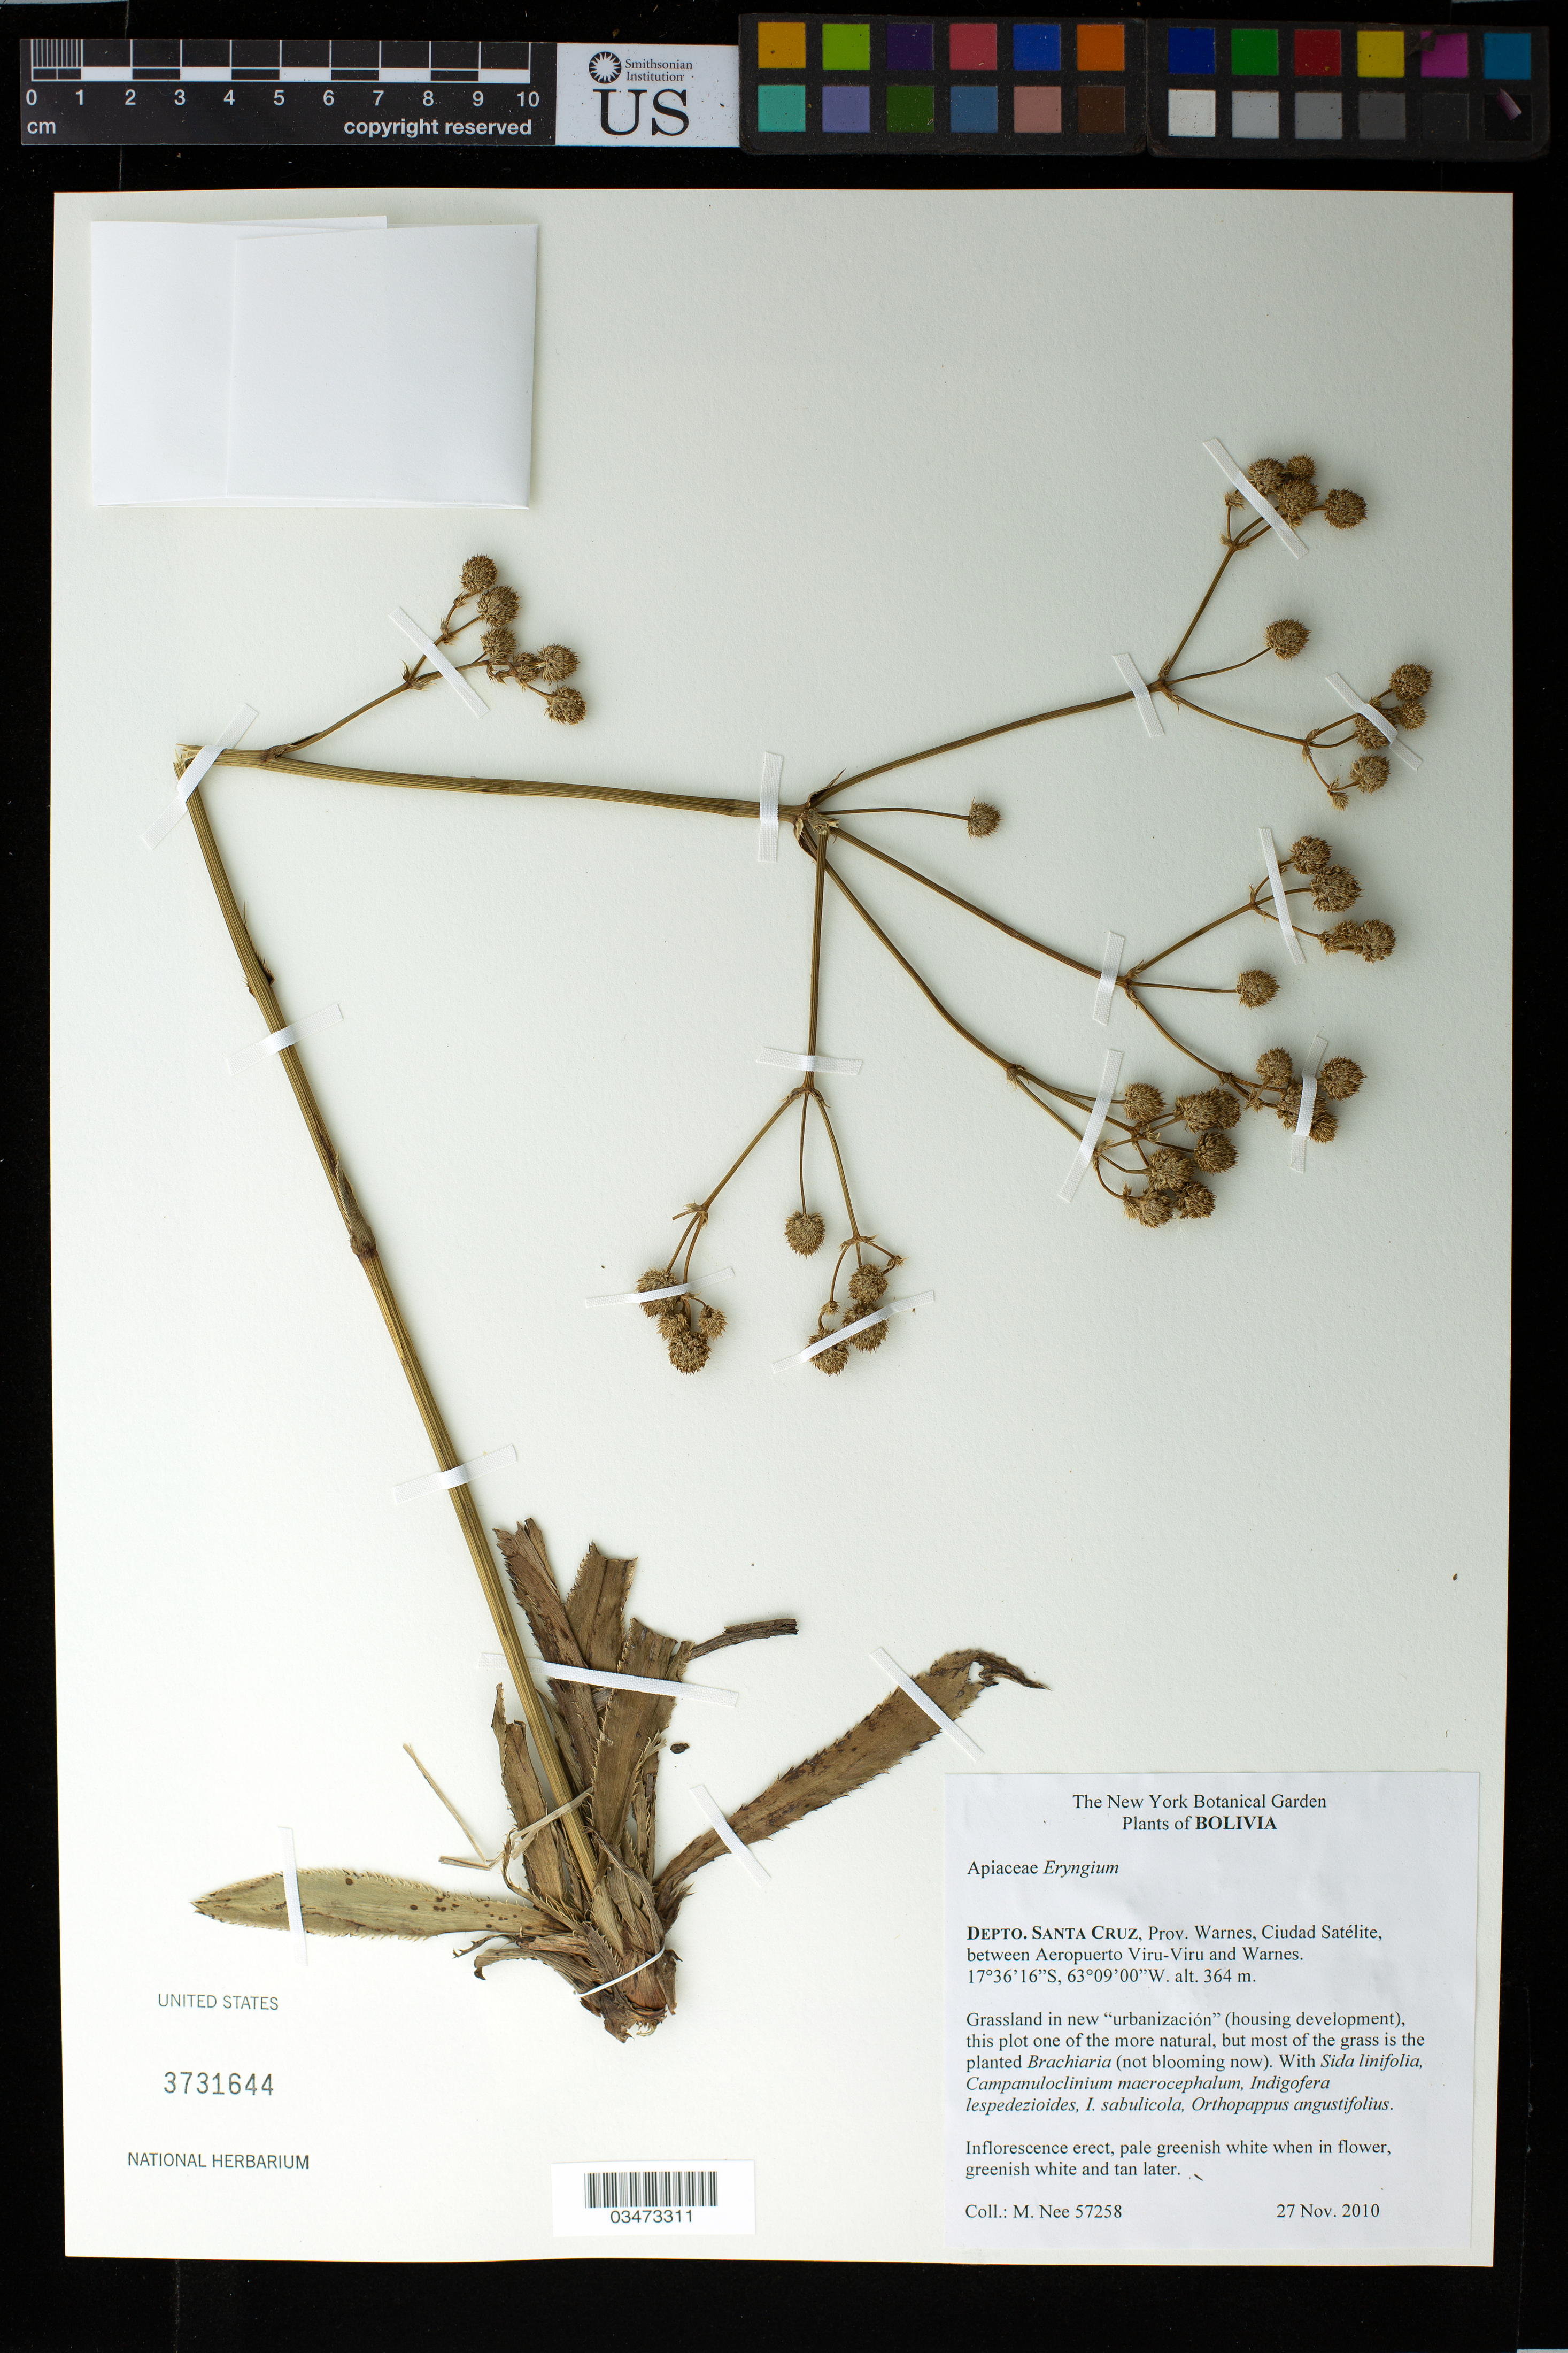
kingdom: Plantae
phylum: Tracheophyta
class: Magnoliopsida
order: Apiales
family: Apiaceae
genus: Eryngium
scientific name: Eryngium bourgatii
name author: Gouan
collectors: M. Nee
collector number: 57258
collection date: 2010-11-27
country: Bolivia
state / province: Santa Cruz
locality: Depto. Santa Cruz, Prov. Warnes, Ciudad Satelite, between Aeropuerto Viru-Viru and Warnes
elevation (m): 364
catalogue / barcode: US 3731644